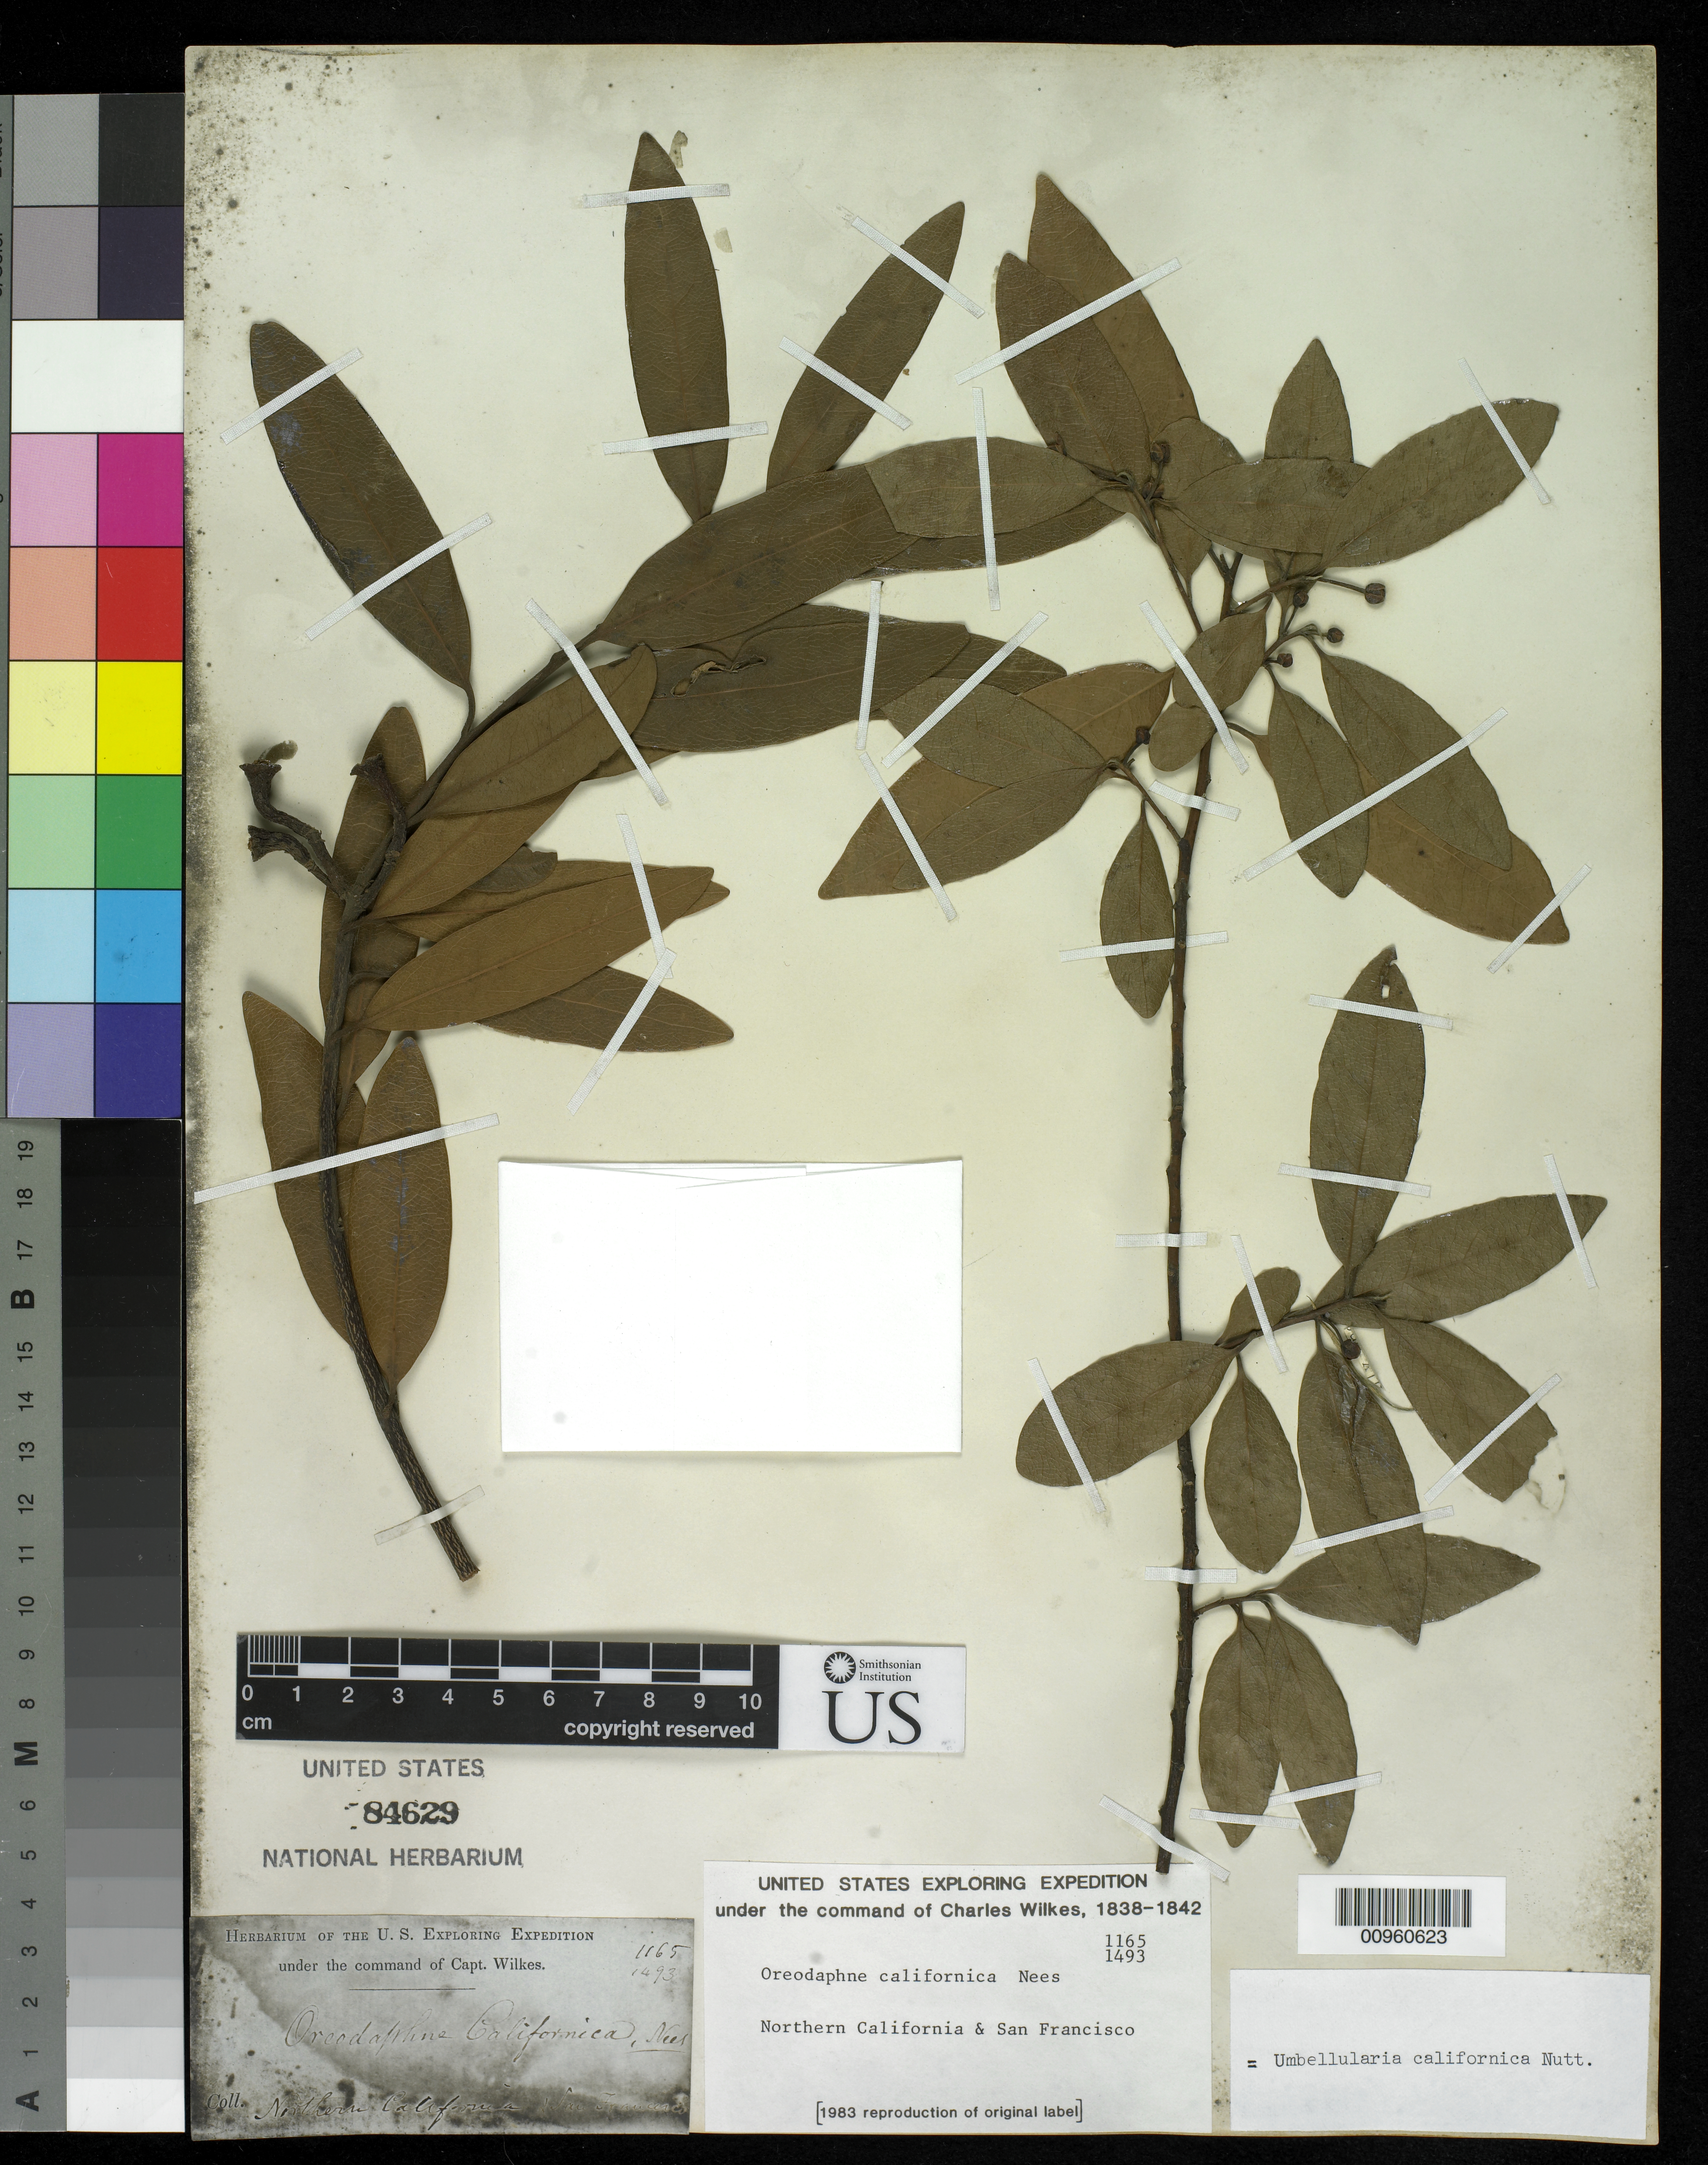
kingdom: Plantae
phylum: Tracheophyta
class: Magnoliopsida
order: Laurales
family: Lauraceae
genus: Umbellularia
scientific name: Umbellularia californica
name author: (Hook. & Arn.) Nutt.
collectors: Wilkes Explor. Exped.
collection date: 1838/1842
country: United States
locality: Northern Californica & San Francisco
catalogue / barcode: US 84629